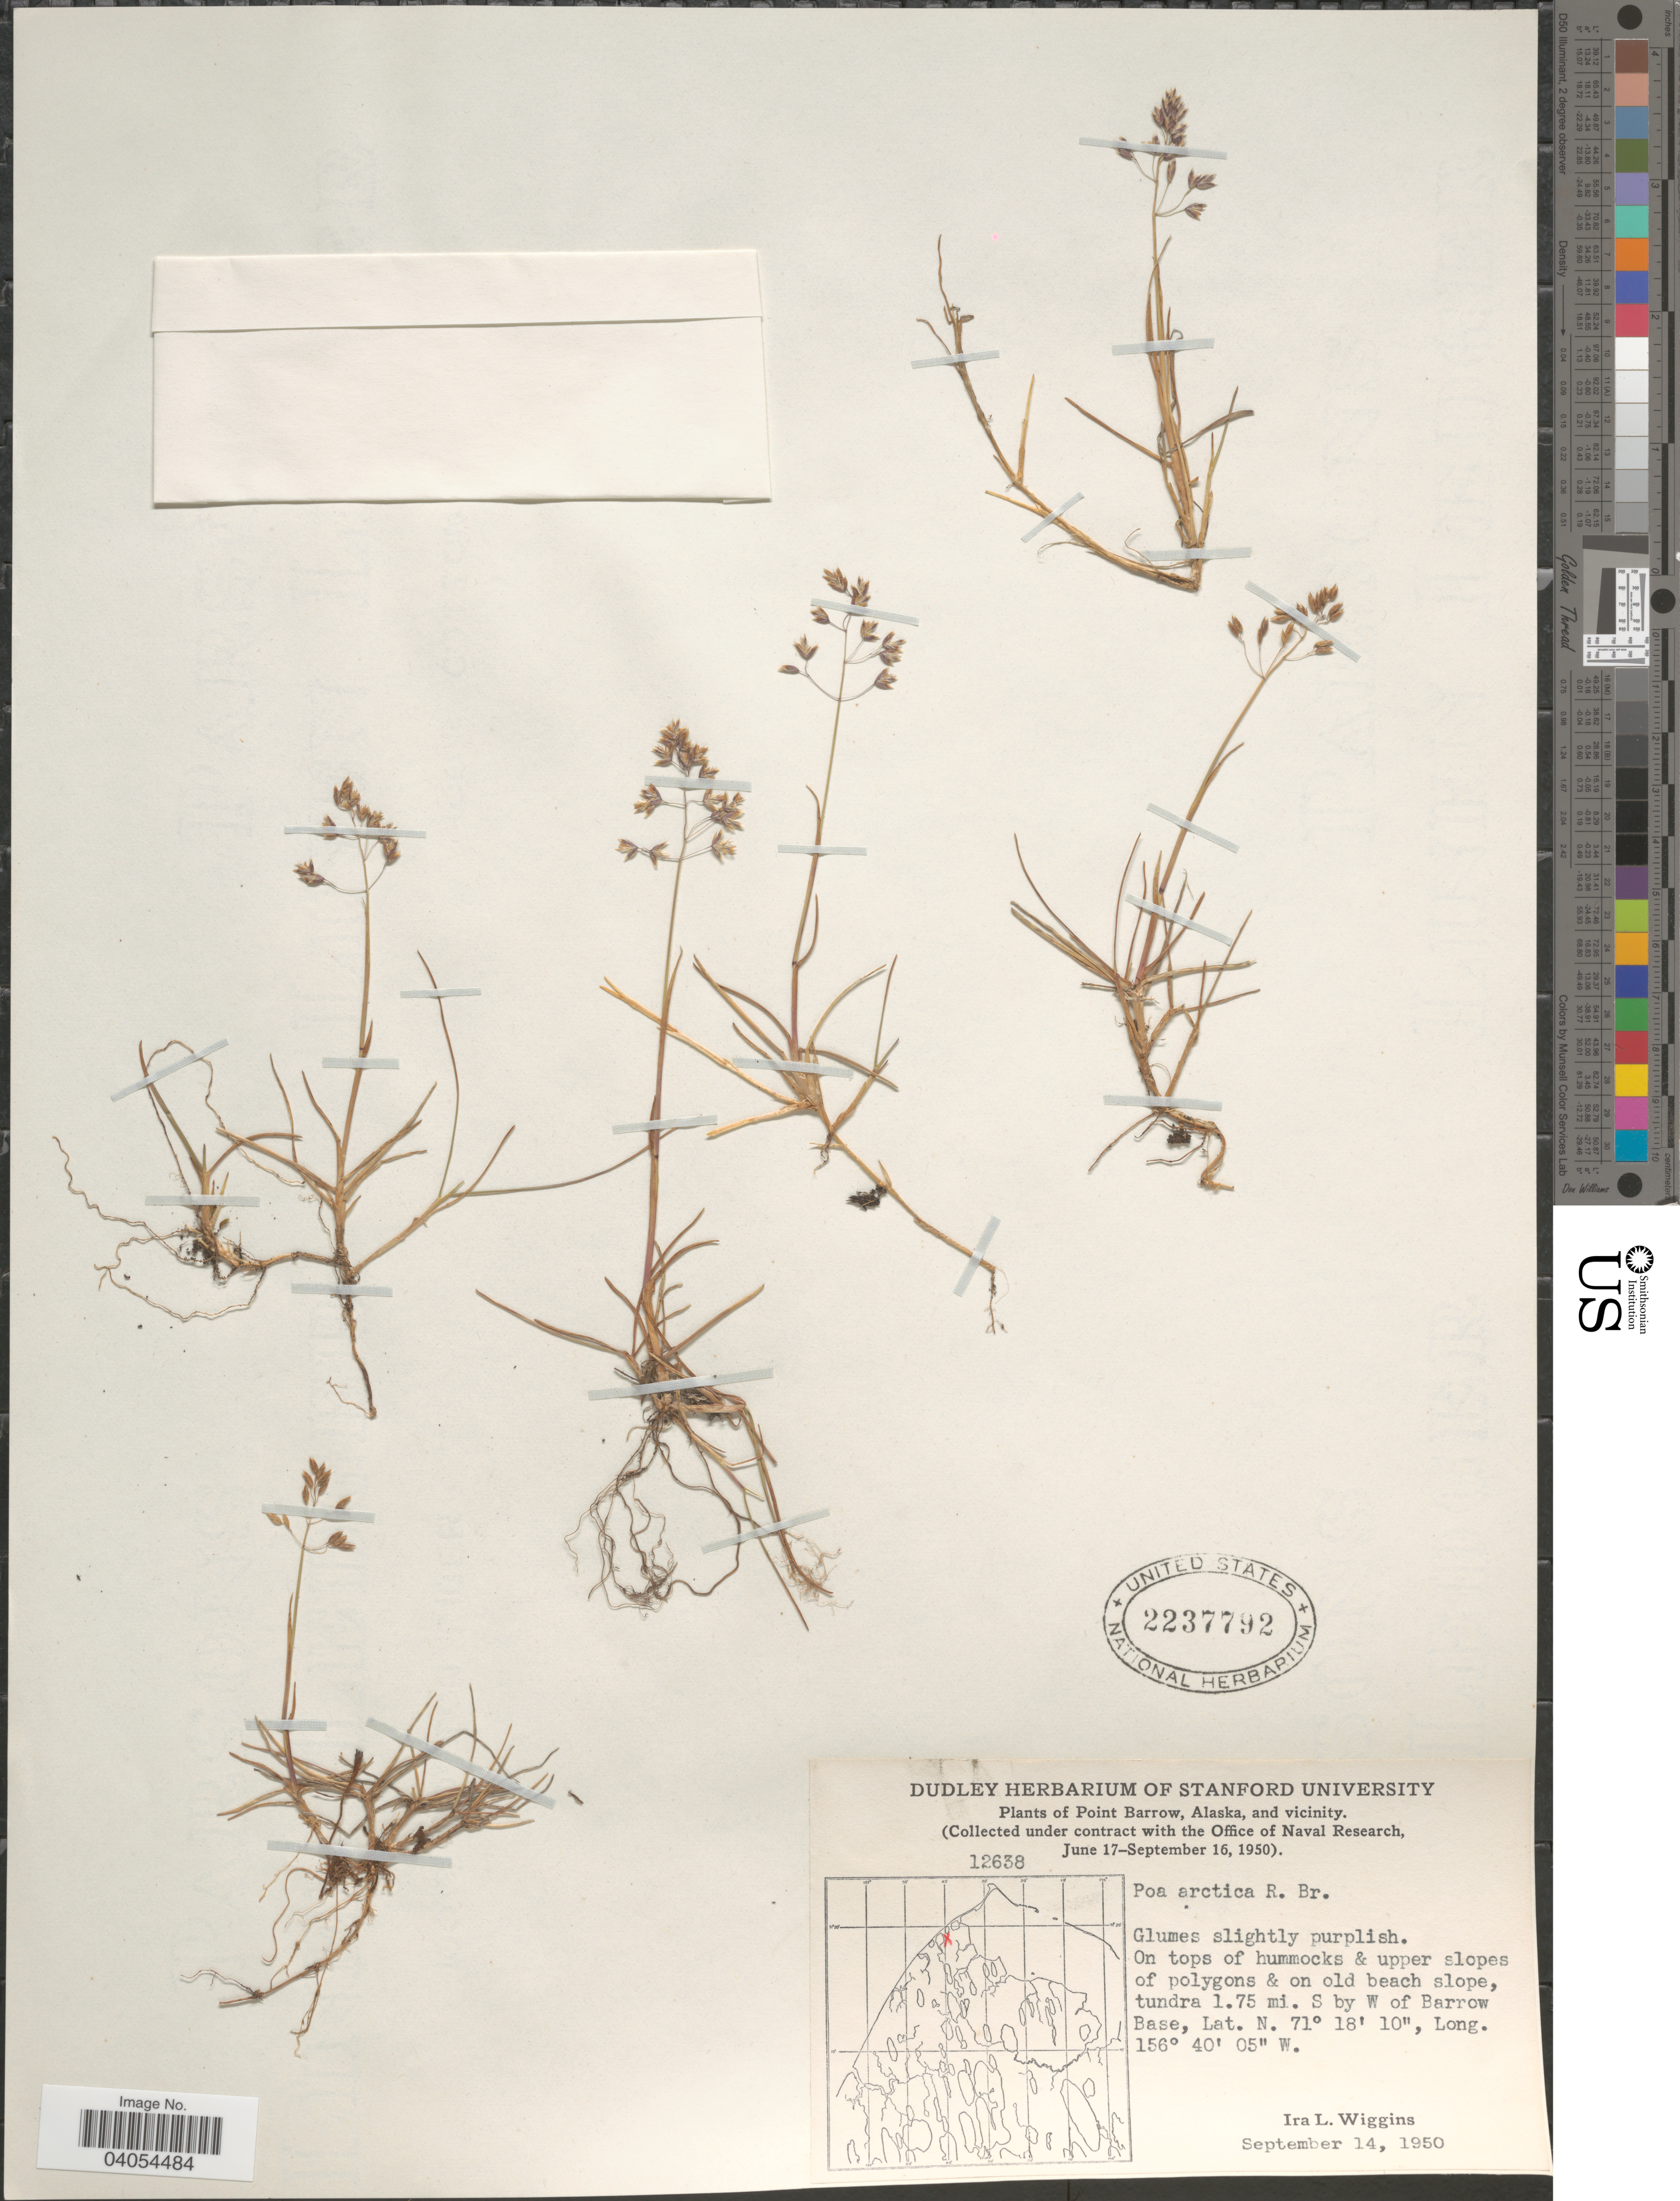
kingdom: Plantae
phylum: Tracheophyta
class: Liliopsida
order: Poales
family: Poaceae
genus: Poa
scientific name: Poa arctica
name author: R. Br.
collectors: I. L. Wiggins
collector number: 12638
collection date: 1950-09-14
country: United States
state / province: Alaska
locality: Point Barrow, Alaska, and vicinity. On tops of hummocks & upper slopes of polygons & on old beach slope, tundra 1.75 mi. S by W of Barrow Base.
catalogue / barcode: US 2237792